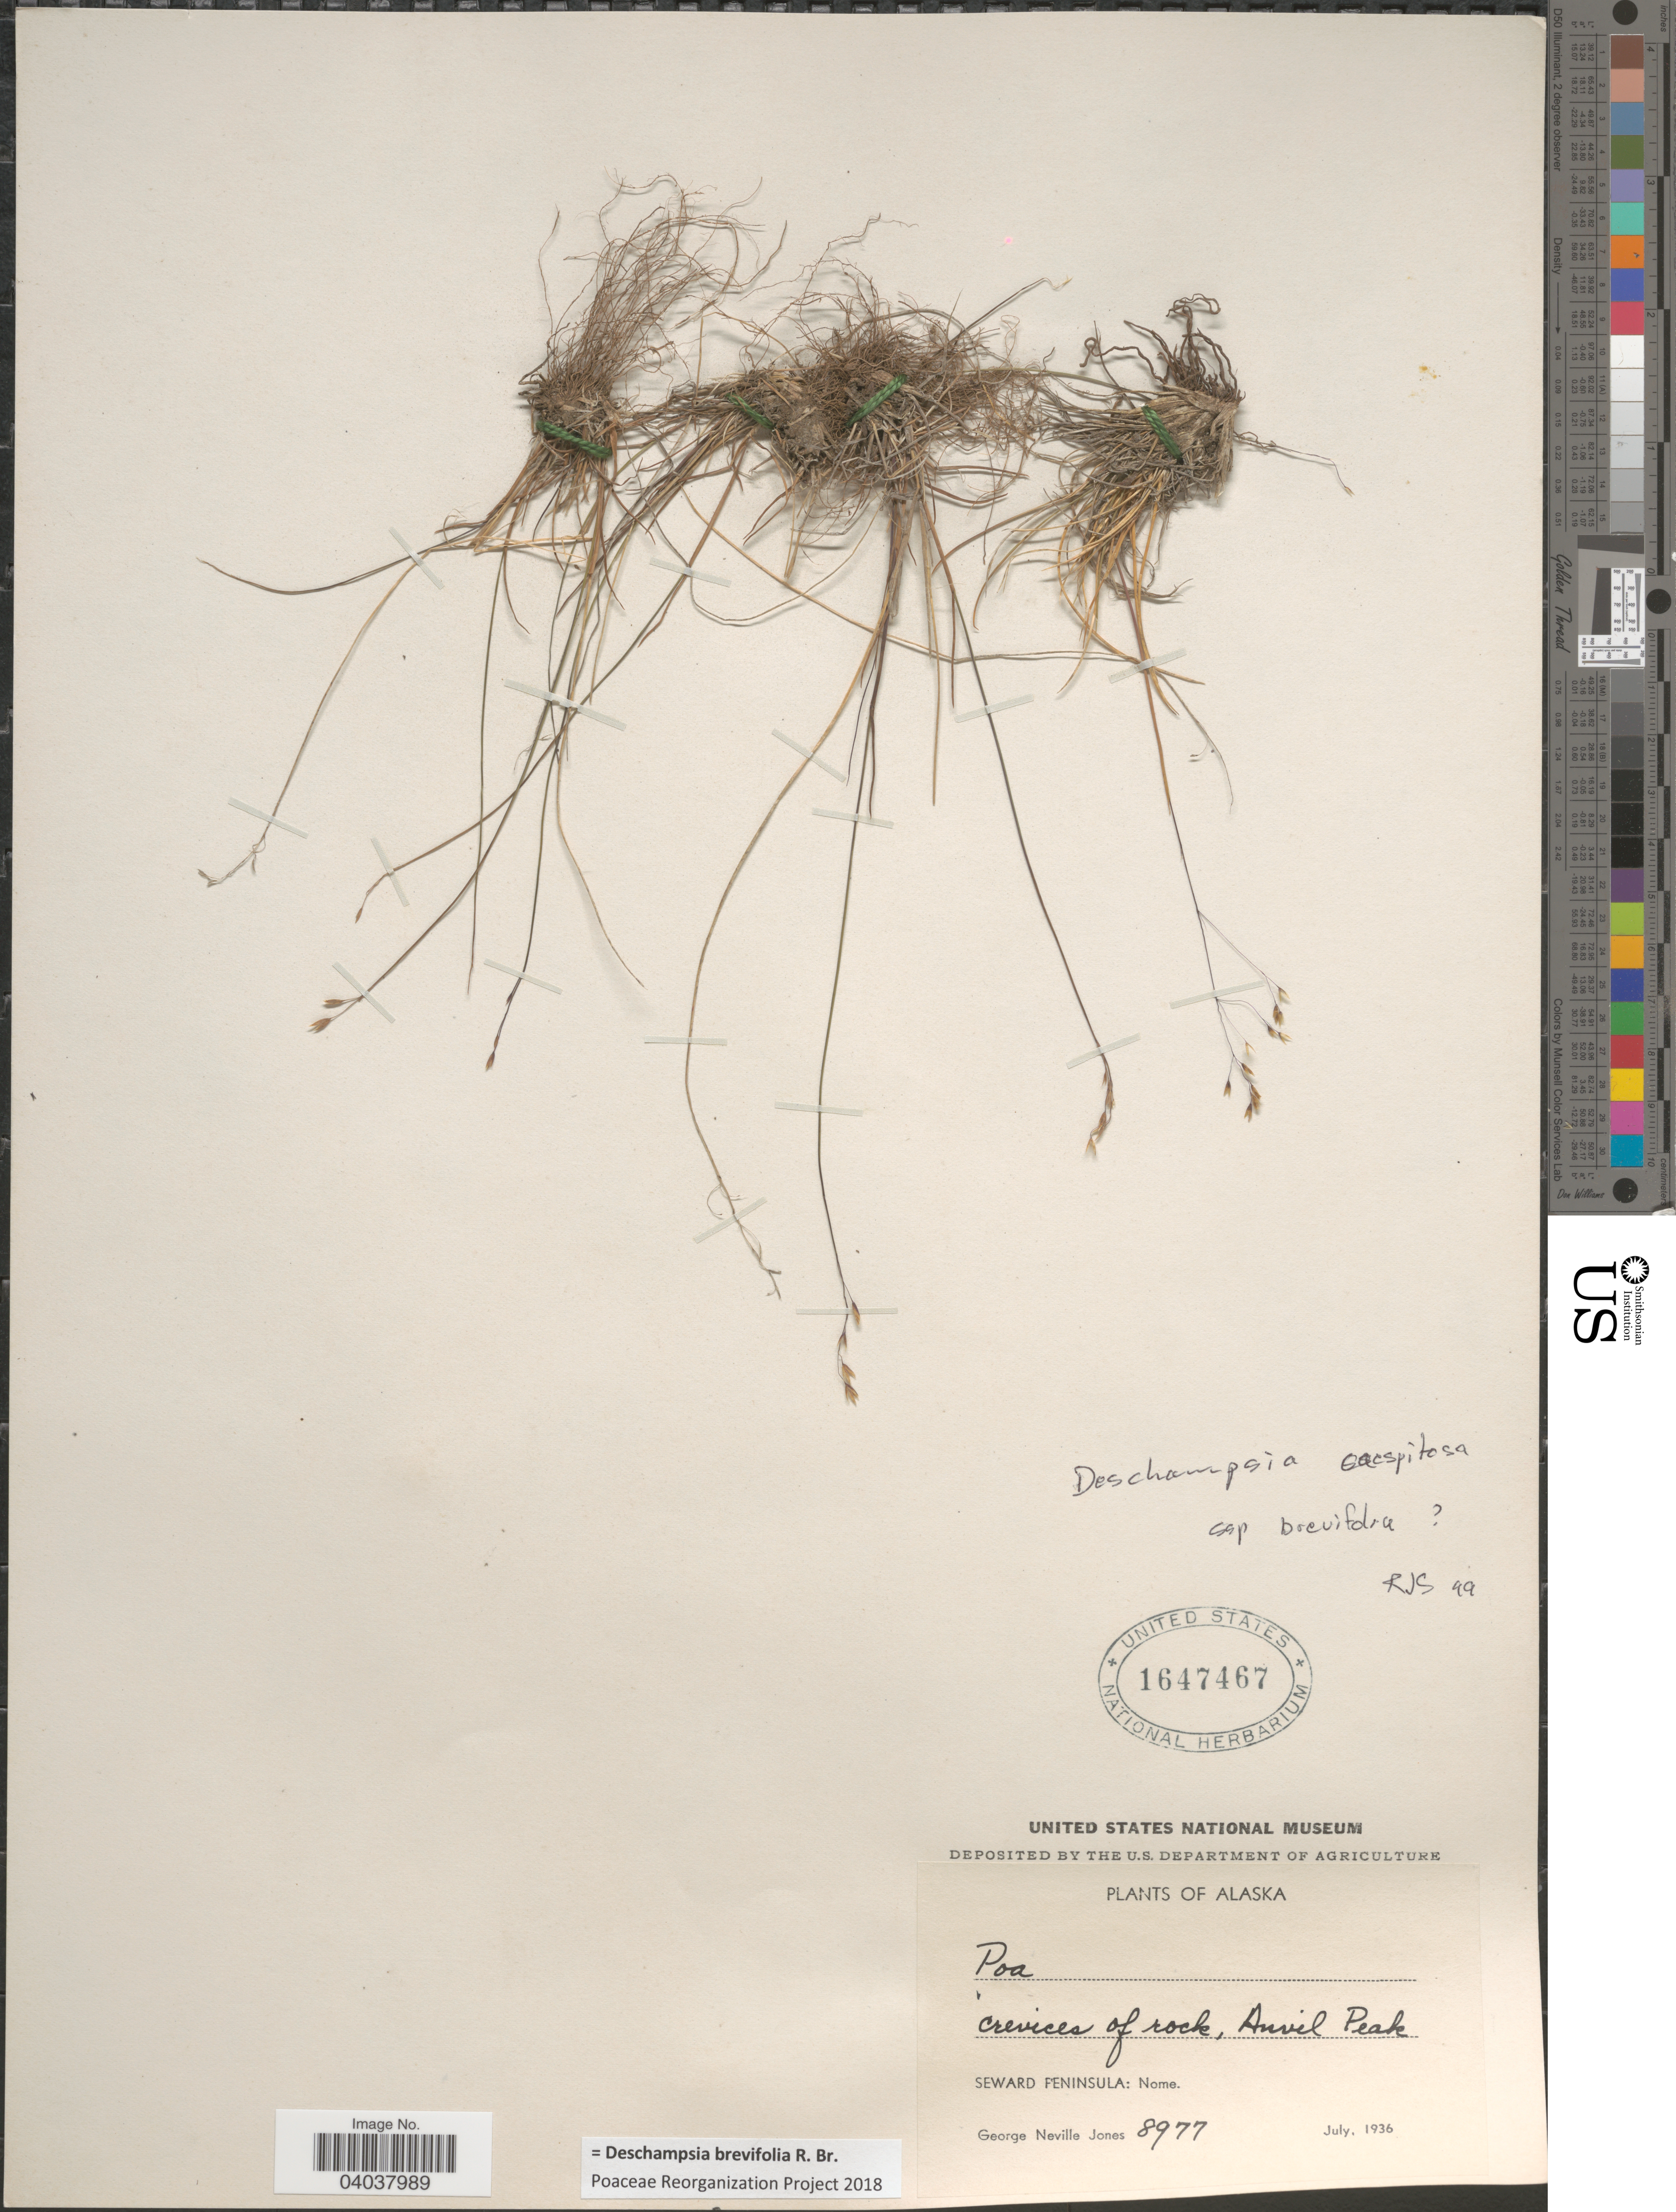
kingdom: Plantae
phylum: Tracheophyta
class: Liliopsida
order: Poales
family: Poaceae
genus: Deschampsia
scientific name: Deschampsia brevifolia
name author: R. Br. in Parry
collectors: G. N. Jones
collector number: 8977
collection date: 1936-07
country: United States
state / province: Alaska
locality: Crevices of rock, Anvil Peak. Seward Peninsula: Nome.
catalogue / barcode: US 1647467